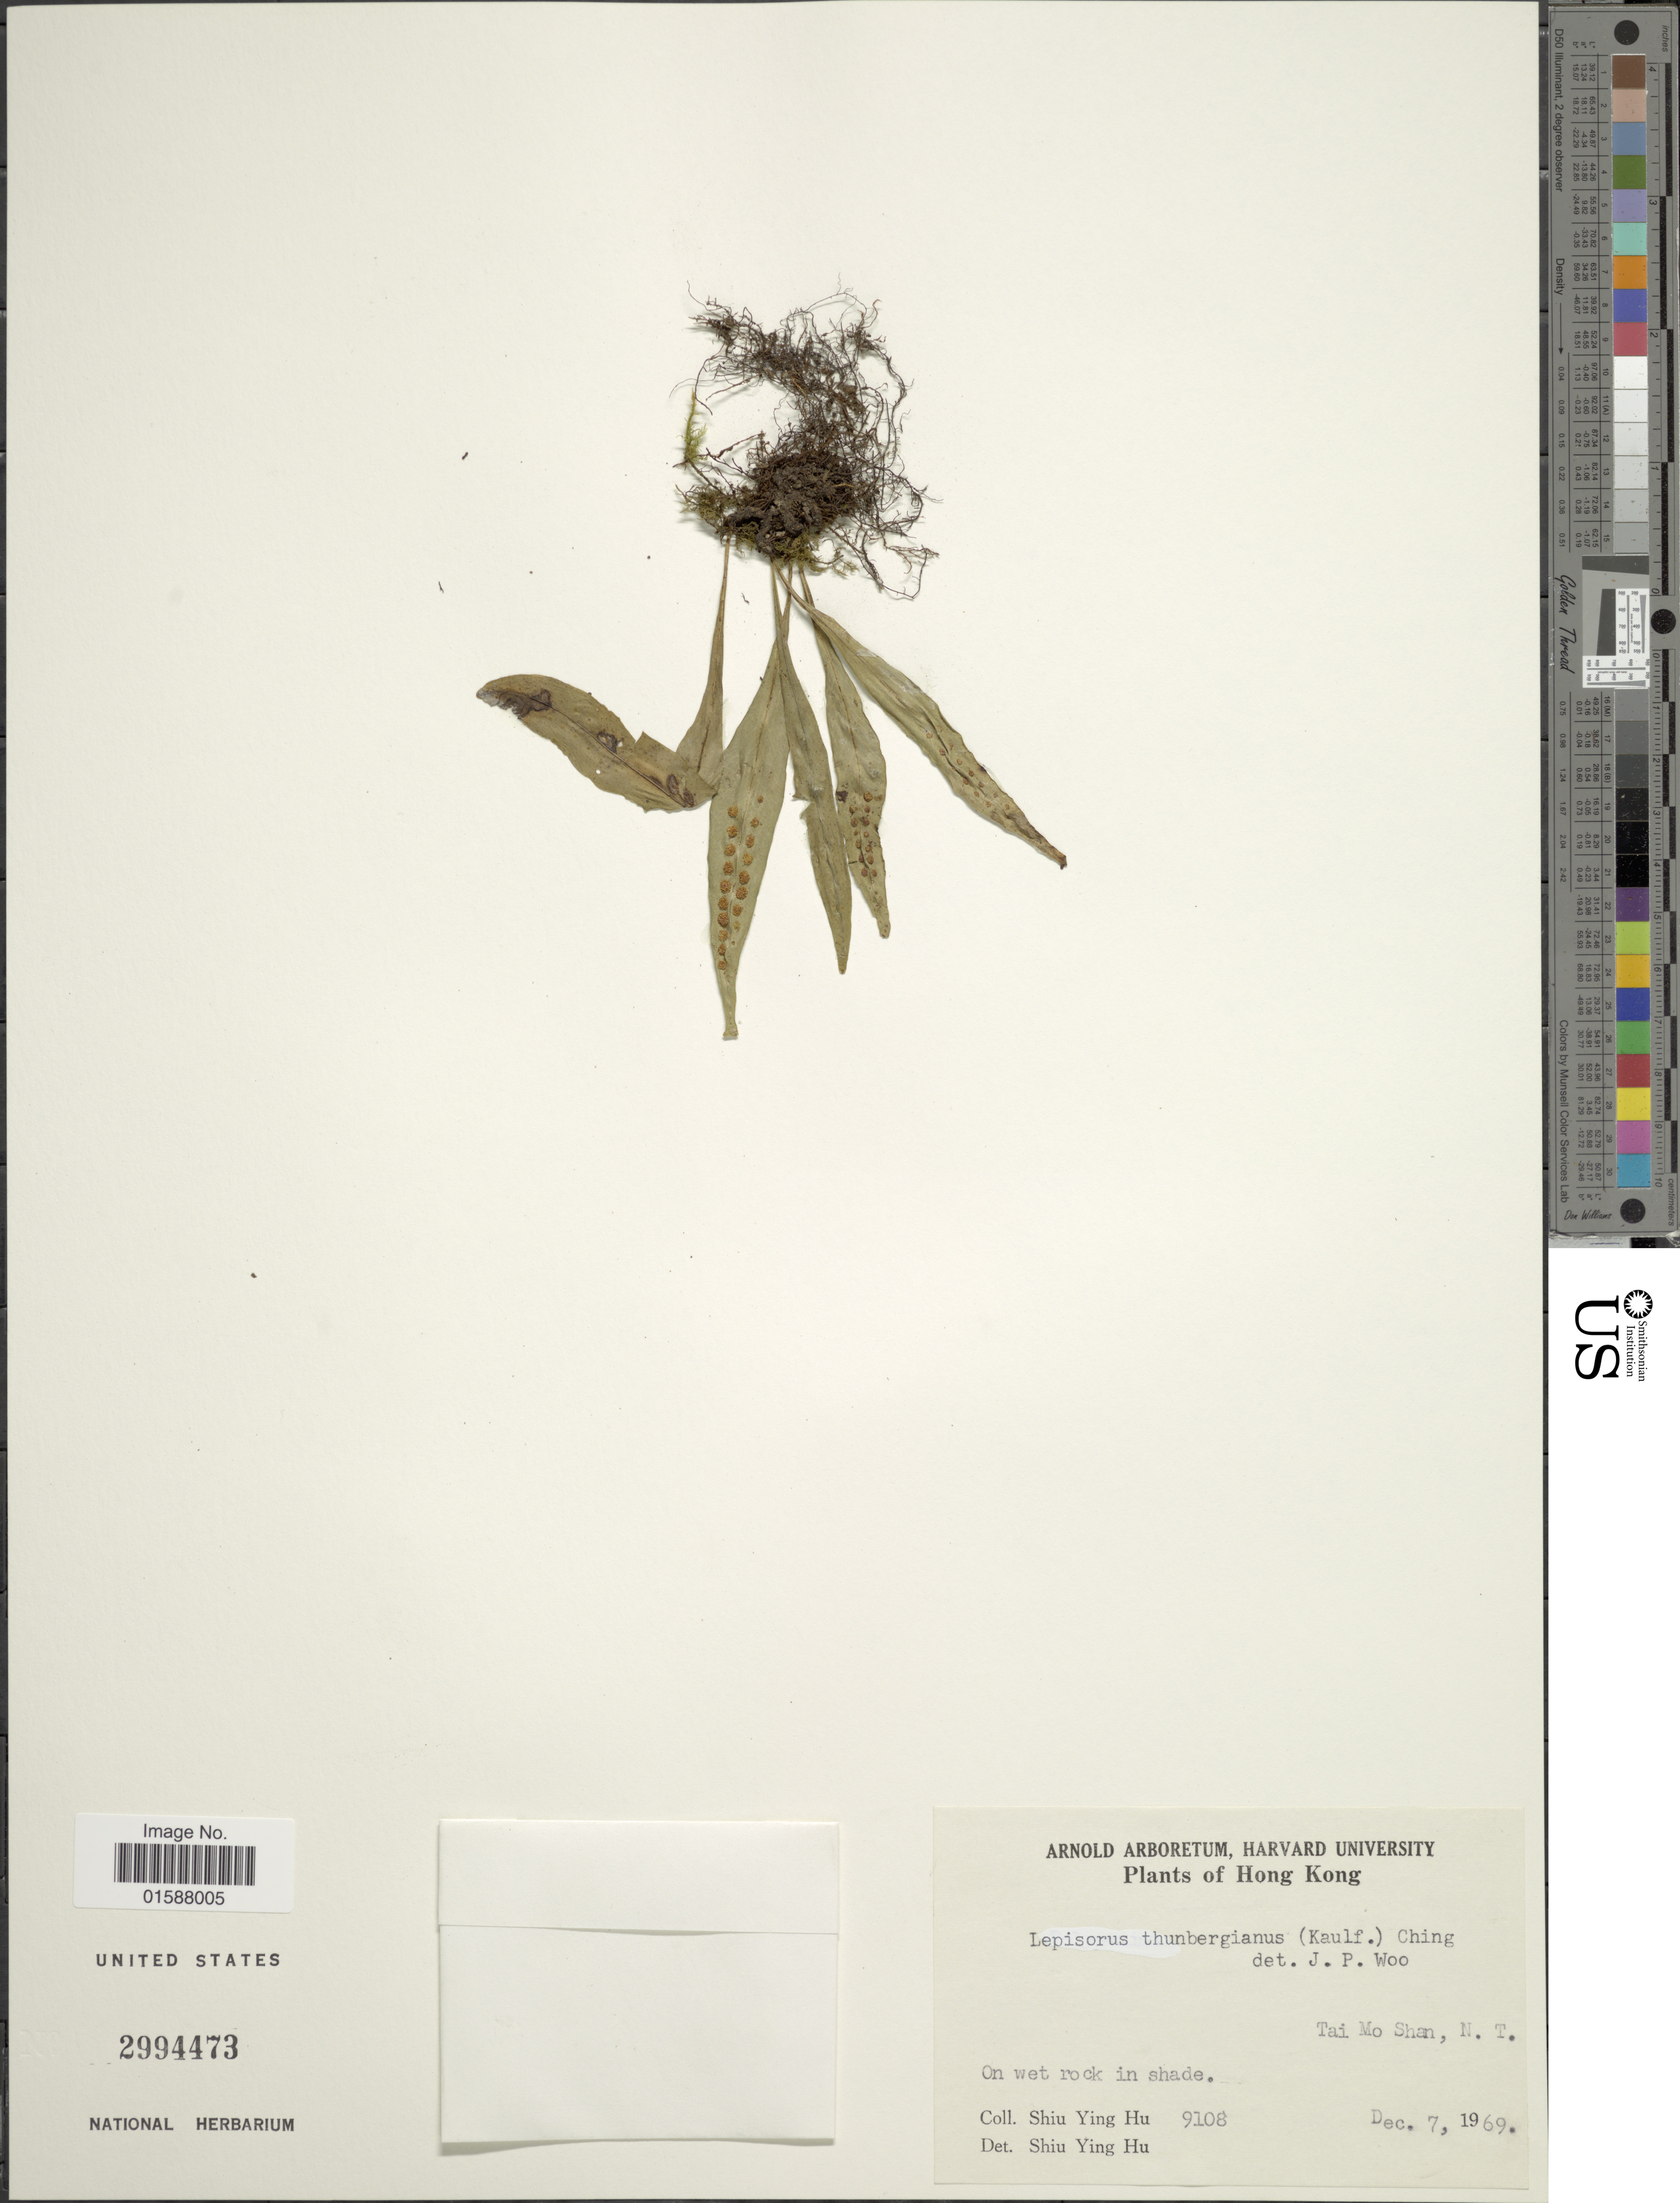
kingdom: Plantae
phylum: Tracheophyta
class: Polypodiopsida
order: Polypodiales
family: Polypodiaceae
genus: Lepisorus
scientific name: Lepisorus thunbergianus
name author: (Kaulf.) Ching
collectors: S. Y. Hu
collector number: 9108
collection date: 1969-12-07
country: China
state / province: Hong Kong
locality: Tai Mo Shan, N. T.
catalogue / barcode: US 2994473